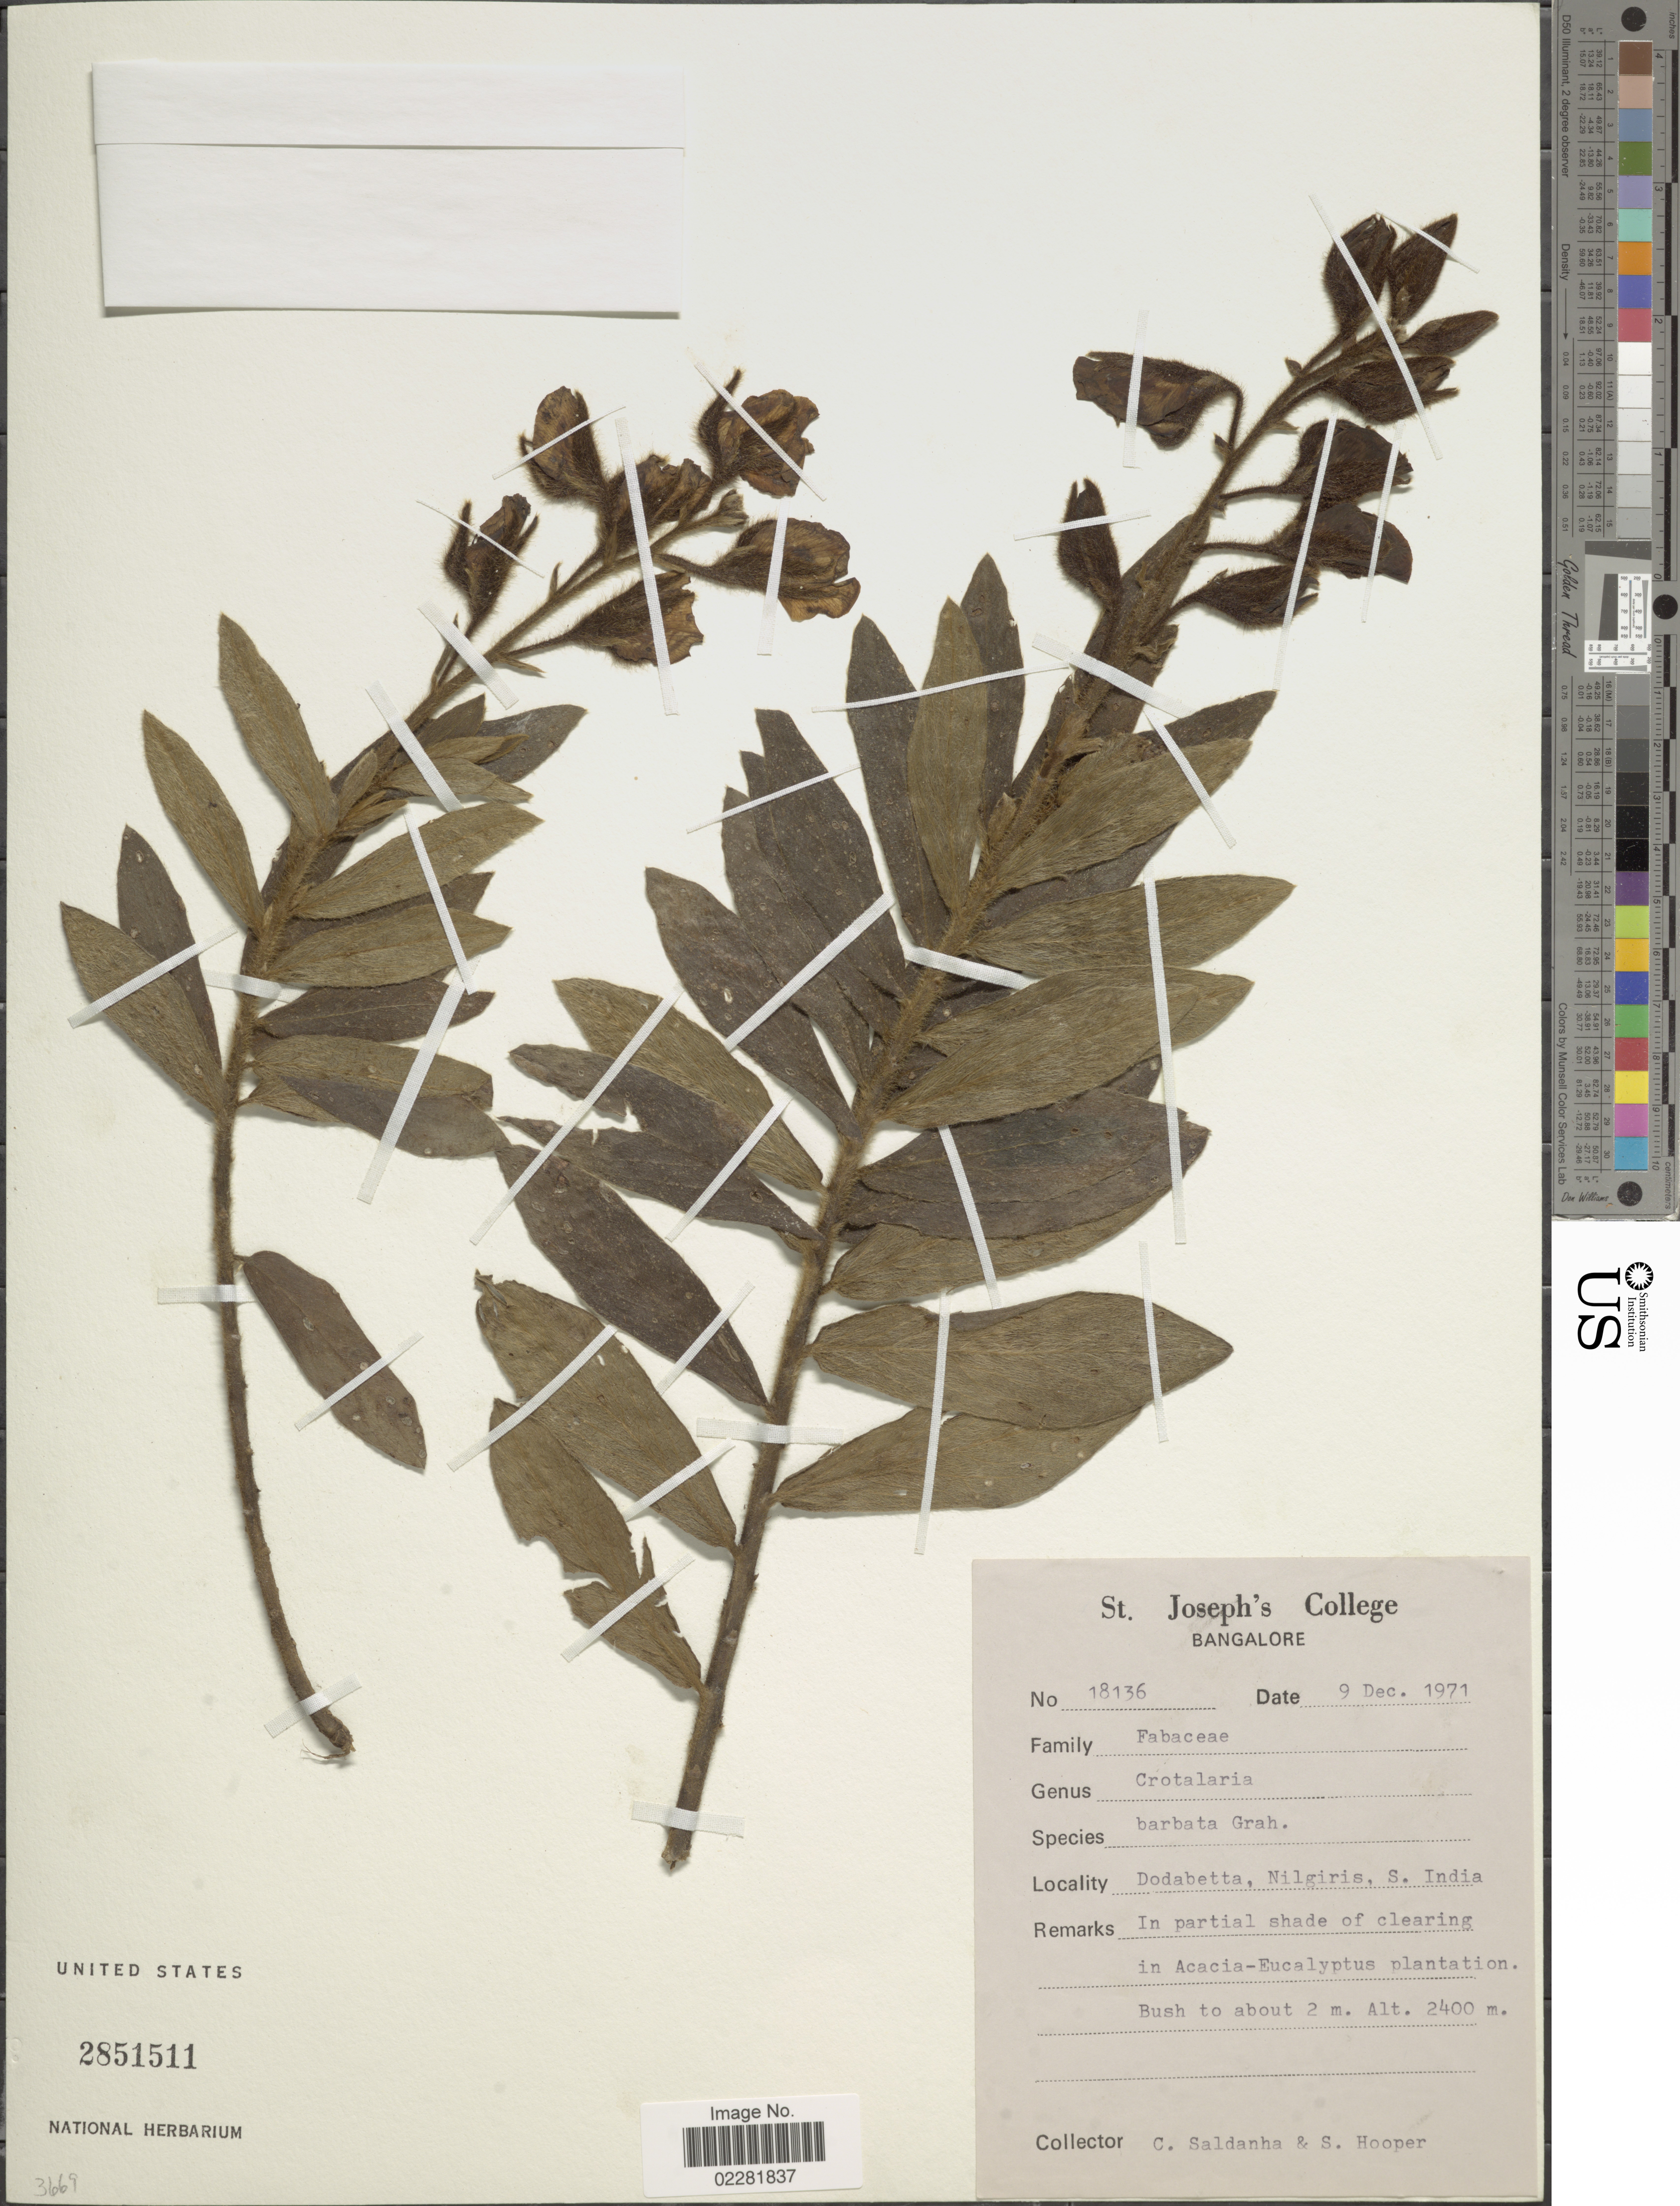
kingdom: Plantae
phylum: Tracheophyta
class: Magnoliopsida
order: Fabales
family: Fabaceae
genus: Crotalaria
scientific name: Crotalaria barbata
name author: Wight & Arn.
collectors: C. Saldanha & S. S. Hooper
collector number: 18136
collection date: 1971-12-09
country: India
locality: Dodabetta, Nilgiris, S. India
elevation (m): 2400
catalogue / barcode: US 2851511